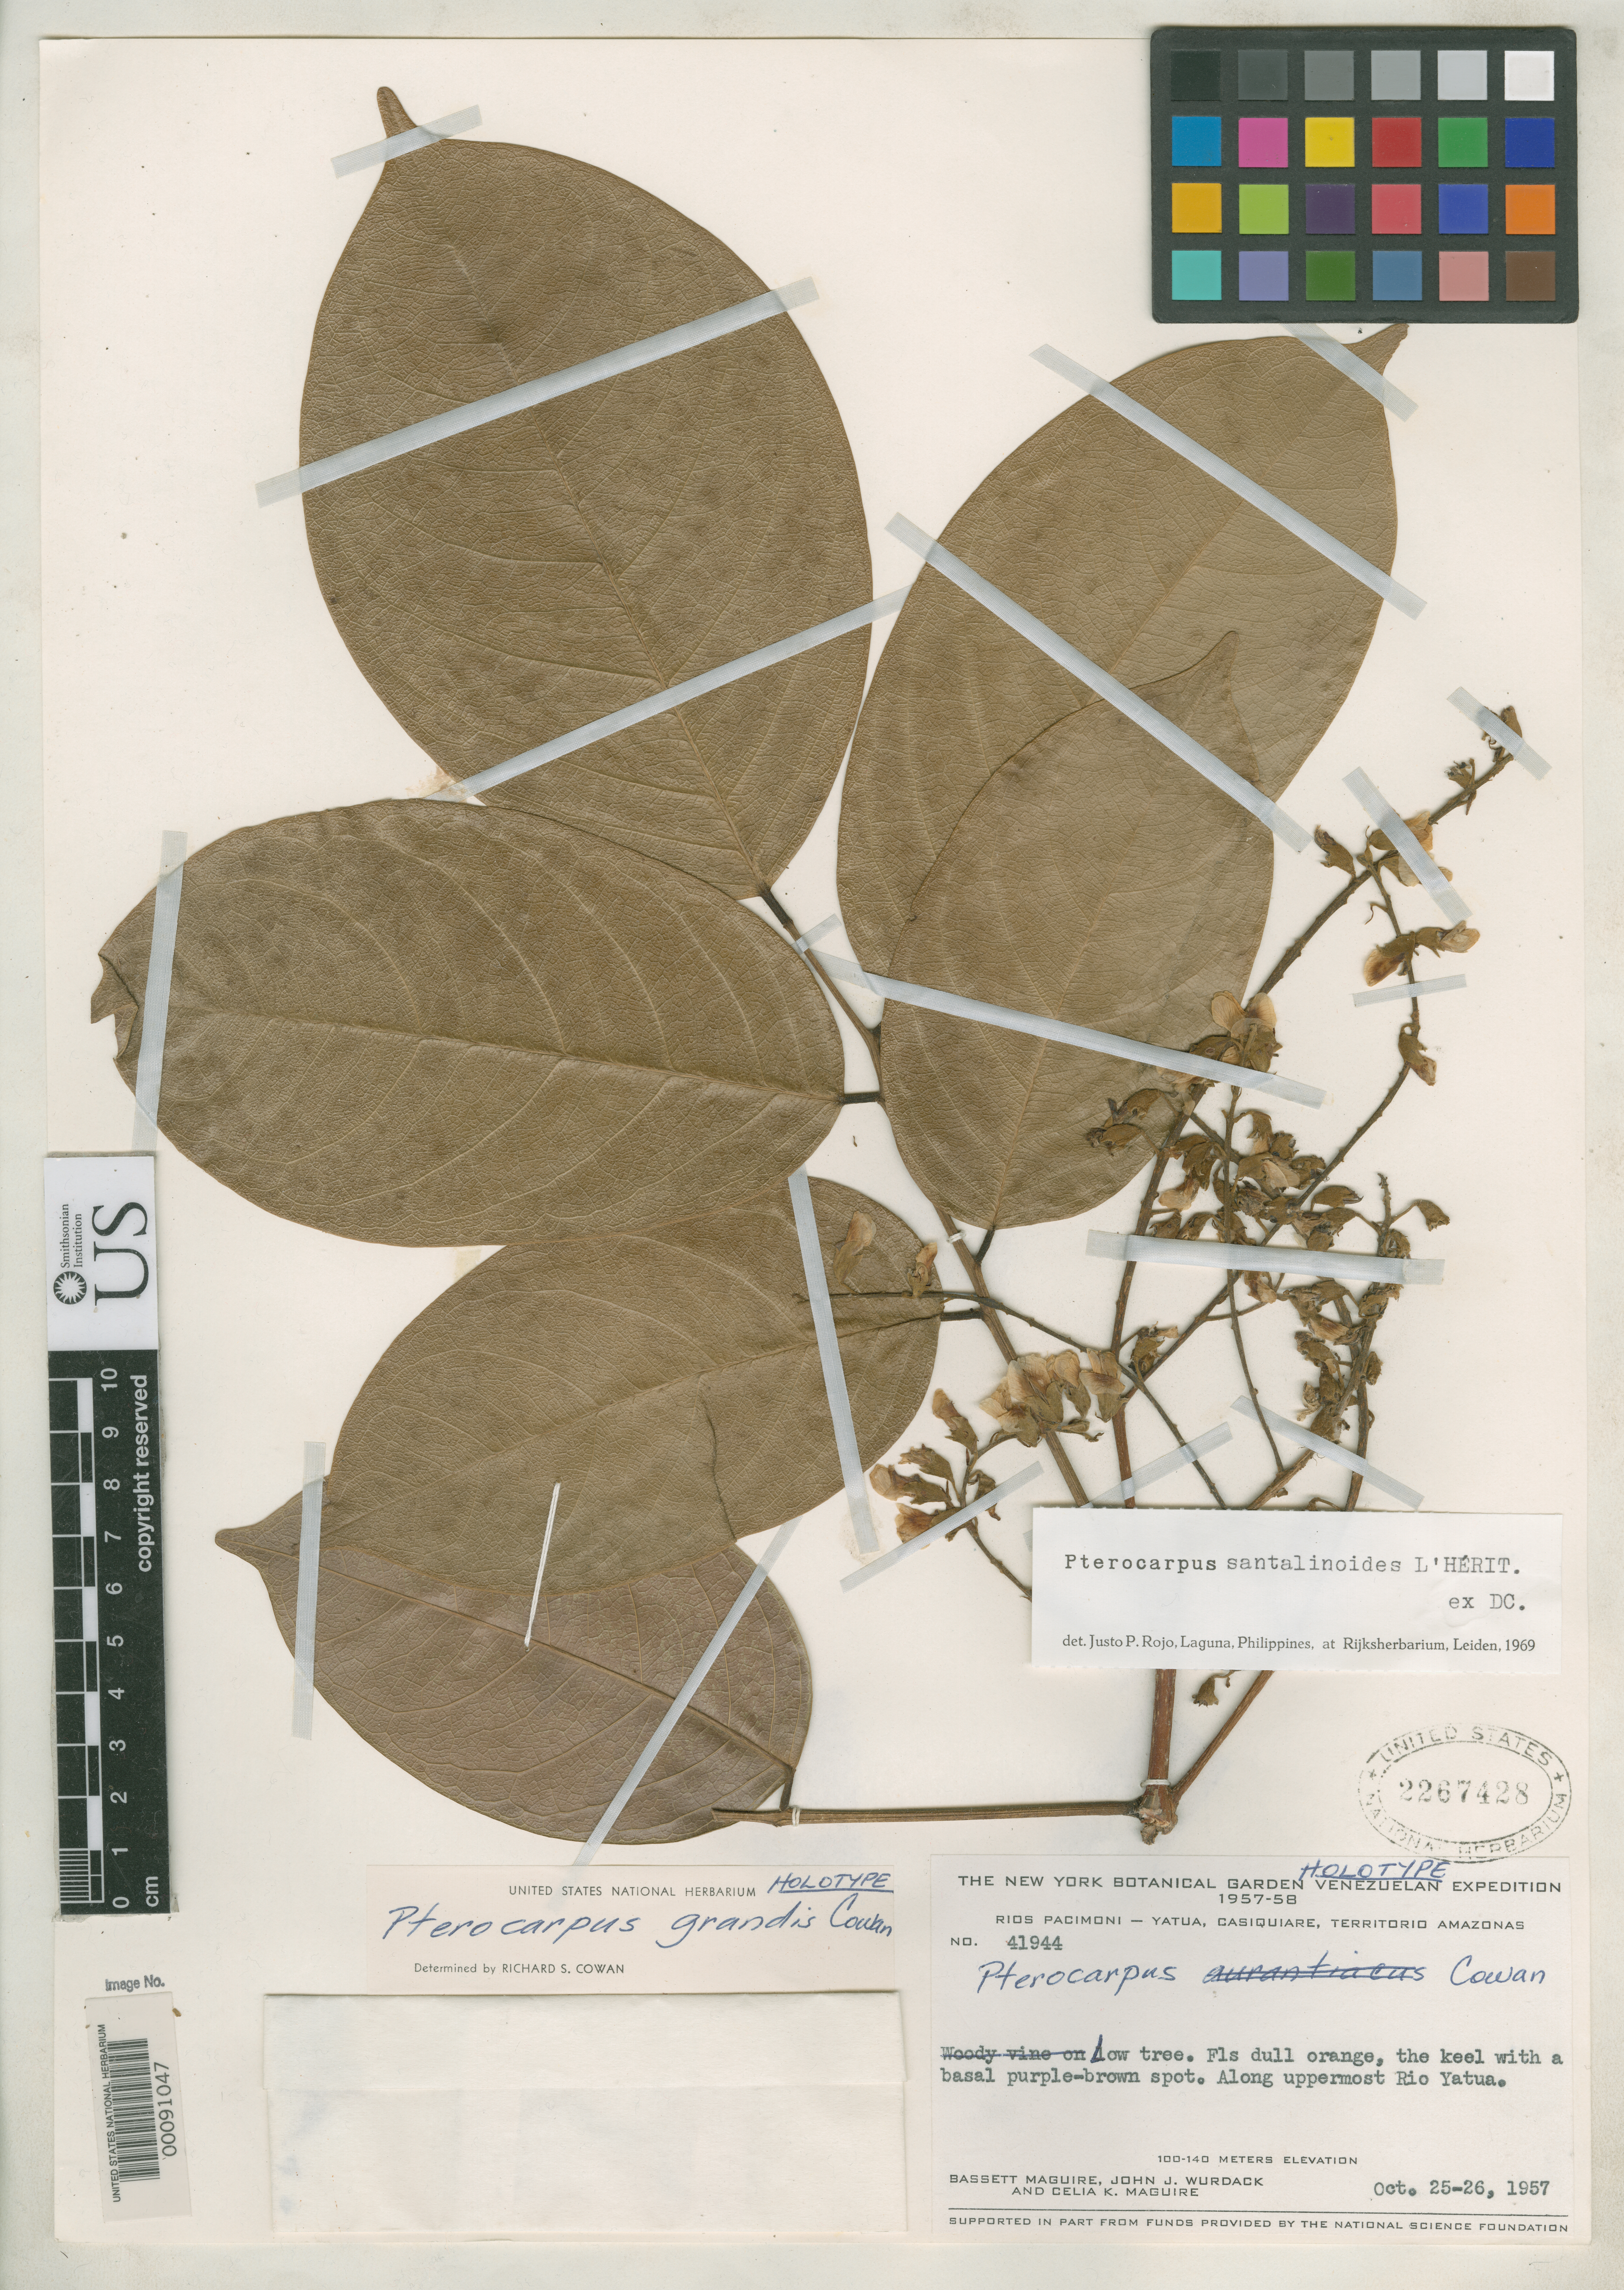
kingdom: Plantae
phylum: Tracheophyta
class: Magnoliopsida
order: Fabales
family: Fabaceae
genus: Pterocarpus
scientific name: Pterocarpus grandis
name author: R.S. Cowan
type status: Holotype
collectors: B. Maguire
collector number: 41944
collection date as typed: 25 Oct 1957 to 26 Oct 1957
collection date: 1957-10-25/1957-10-26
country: Venezuela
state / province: Amazonas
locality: Rio Yatua.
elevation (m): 100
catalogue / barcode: US 2267428